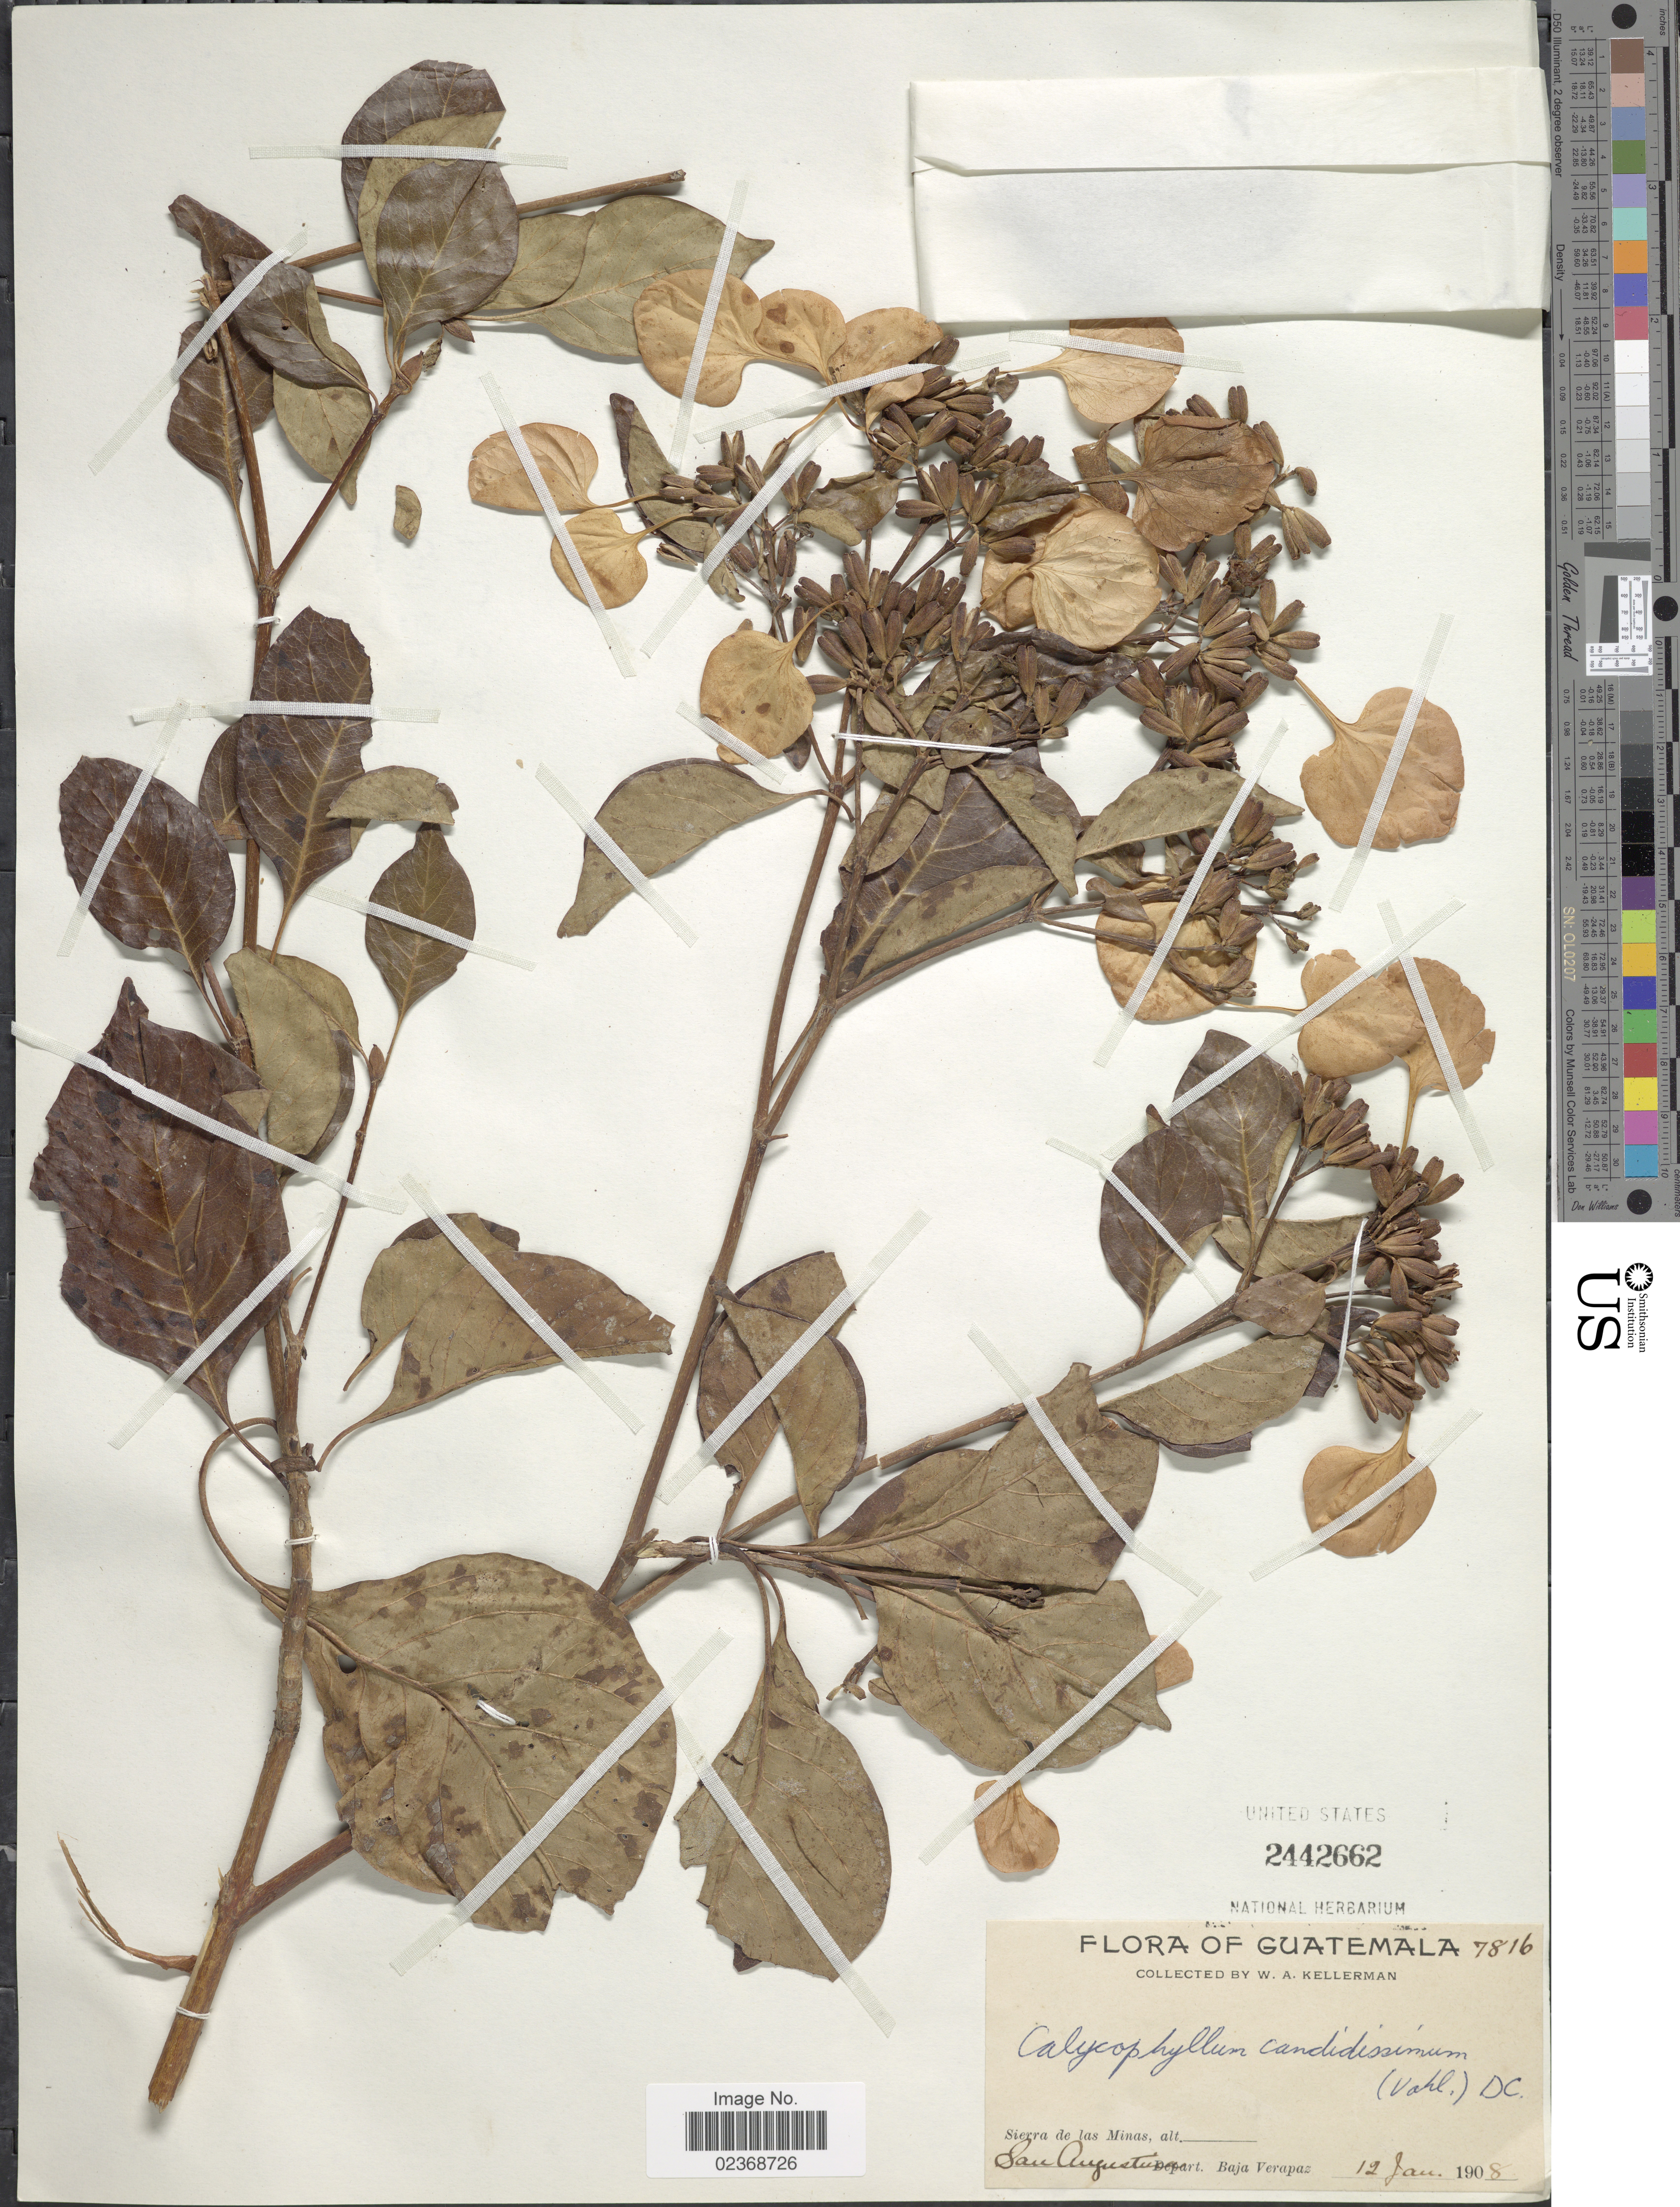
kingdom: Plantae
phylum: Tracheophyta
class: Magnoliopsida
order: Gentianales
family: Rubiaceae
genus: Calycophyllum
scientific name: Calycophyllum candidissimum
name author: (Vahl) DC.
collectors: W. Kellerman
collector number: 7816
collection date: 1908-01-12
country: Guatemala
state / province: Baja Verapaz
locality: Sierra de las Minas, San Augustuca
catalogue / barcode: US 2442662